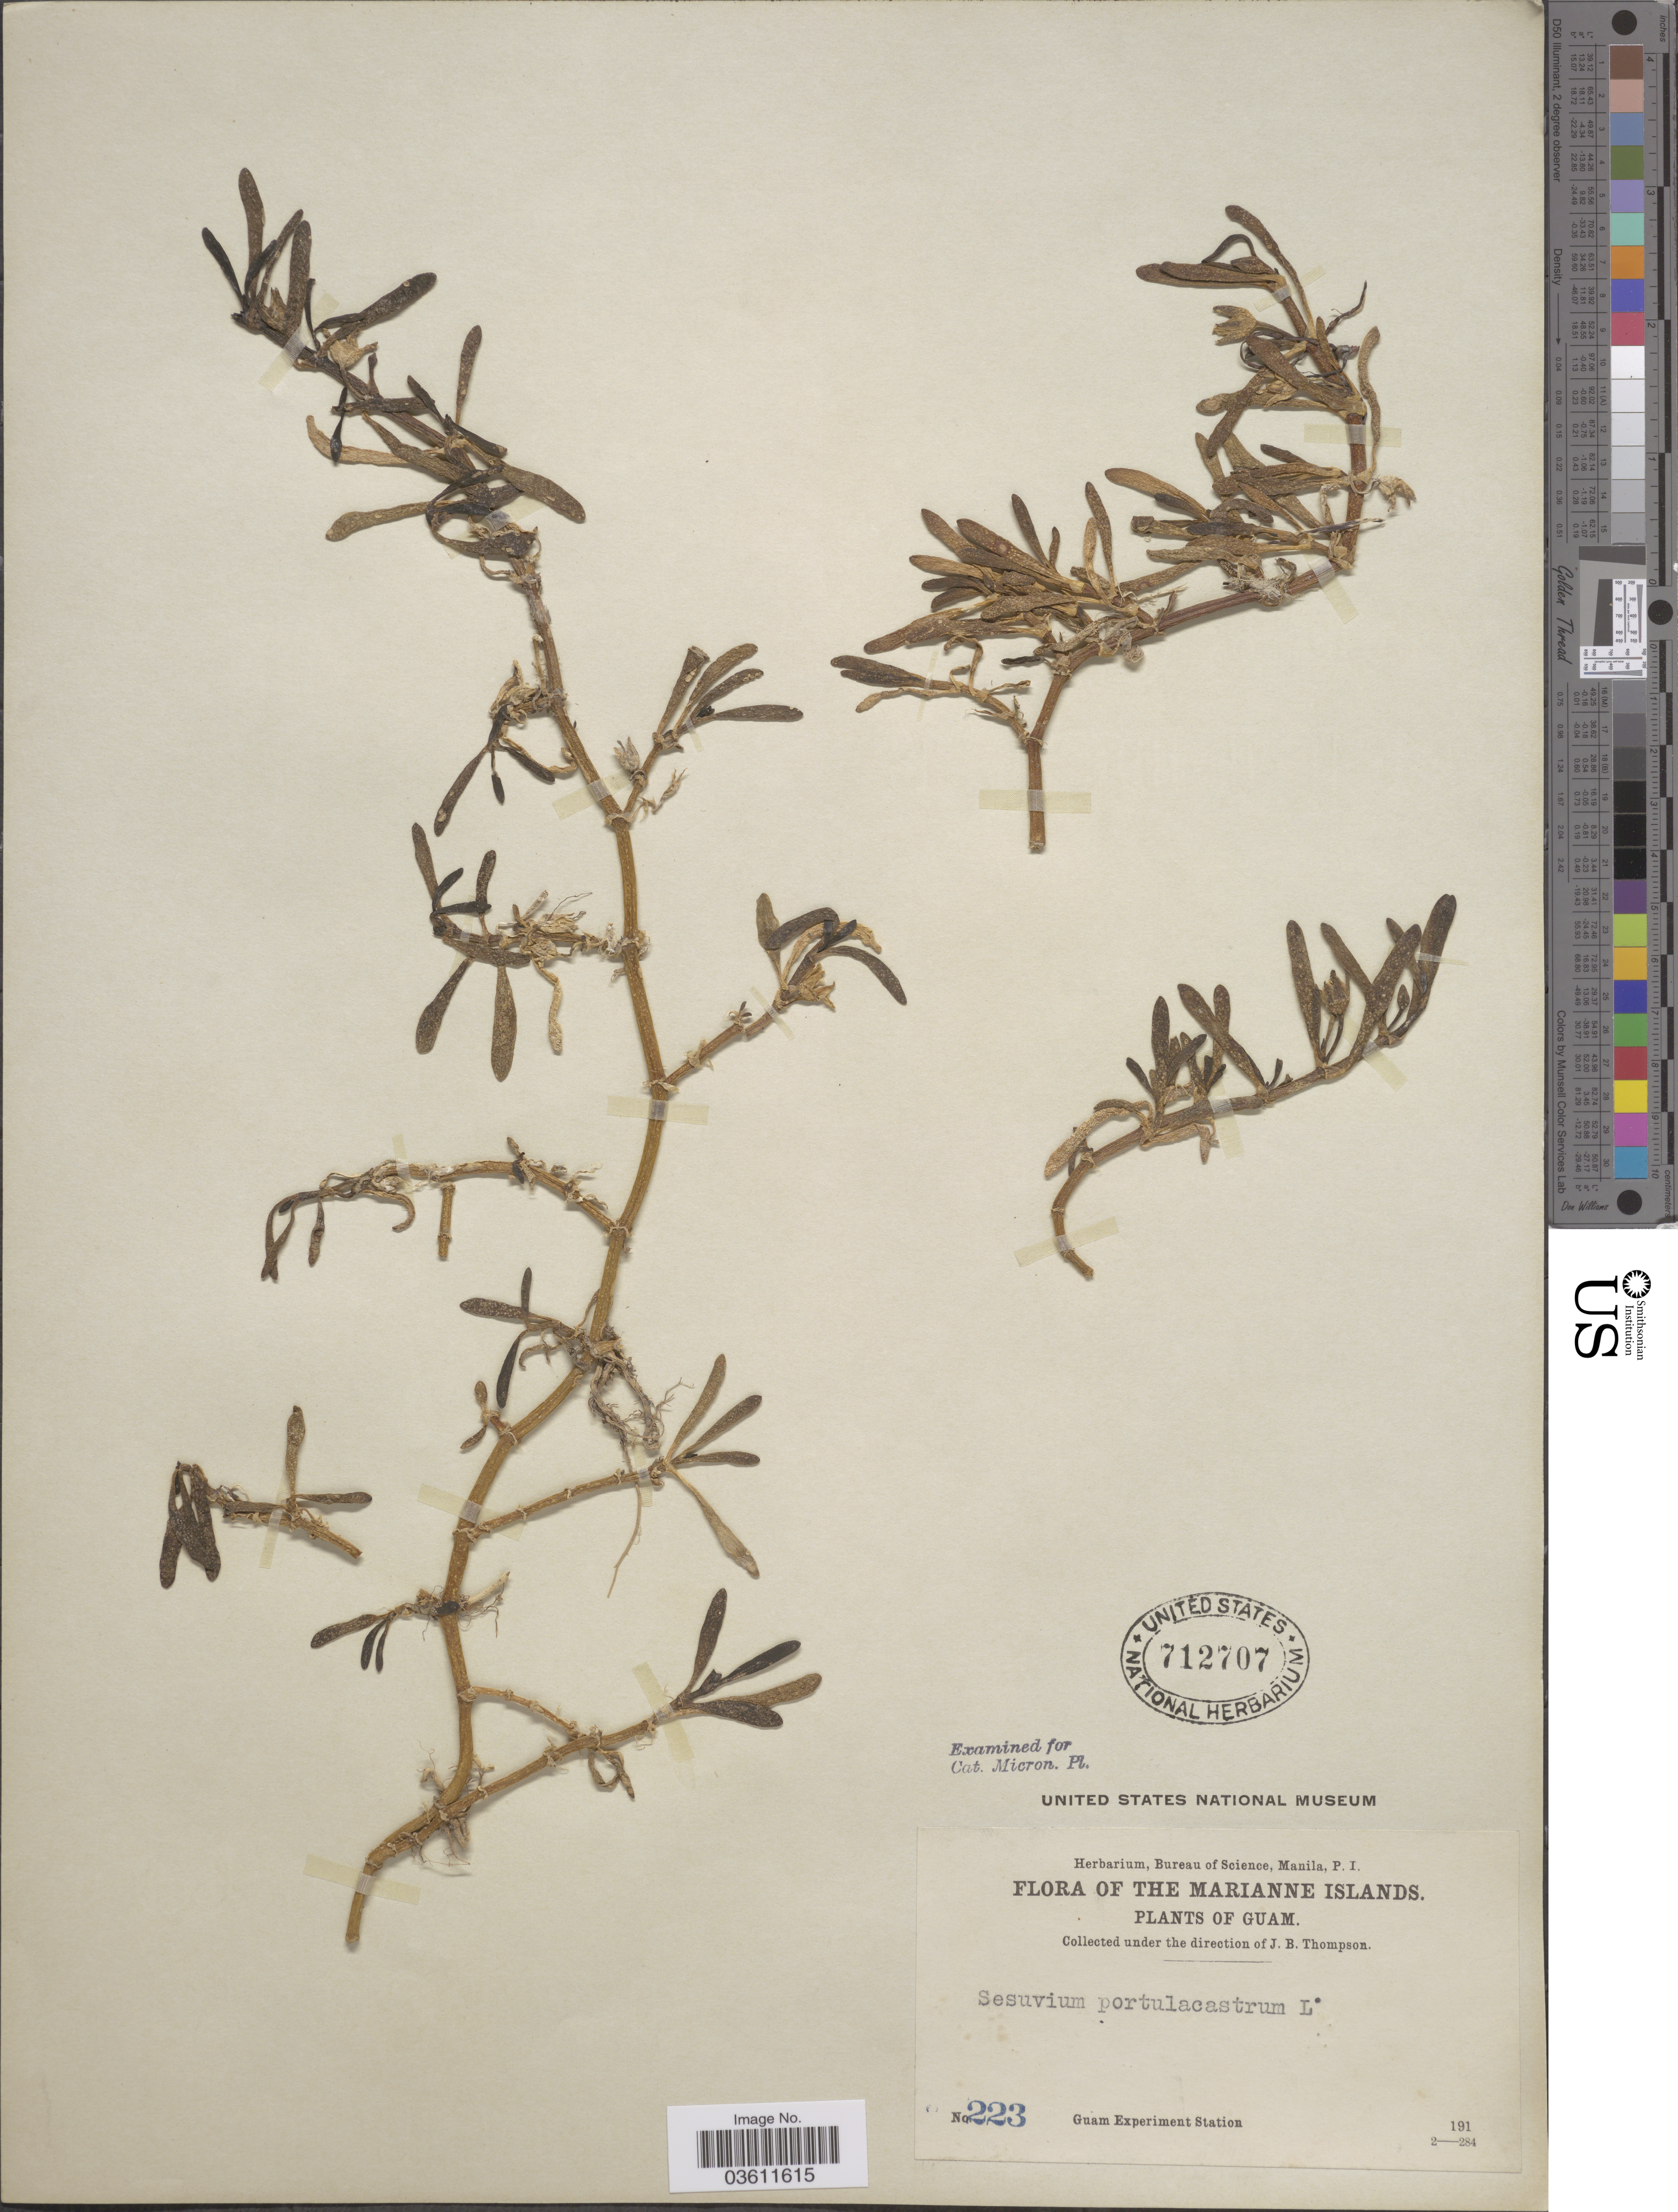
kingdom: Plantae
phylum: Tracheophyta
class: Magnoliopsida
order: Caryophyllales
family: Aizoaceae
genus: Sesuvium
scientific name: Sesuvium portulacastrum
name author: (L.) L.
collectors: Guam Exp. Sta.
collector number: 223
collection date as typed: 191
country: Guam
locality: The Marianne Islands.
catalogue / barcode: US 712707